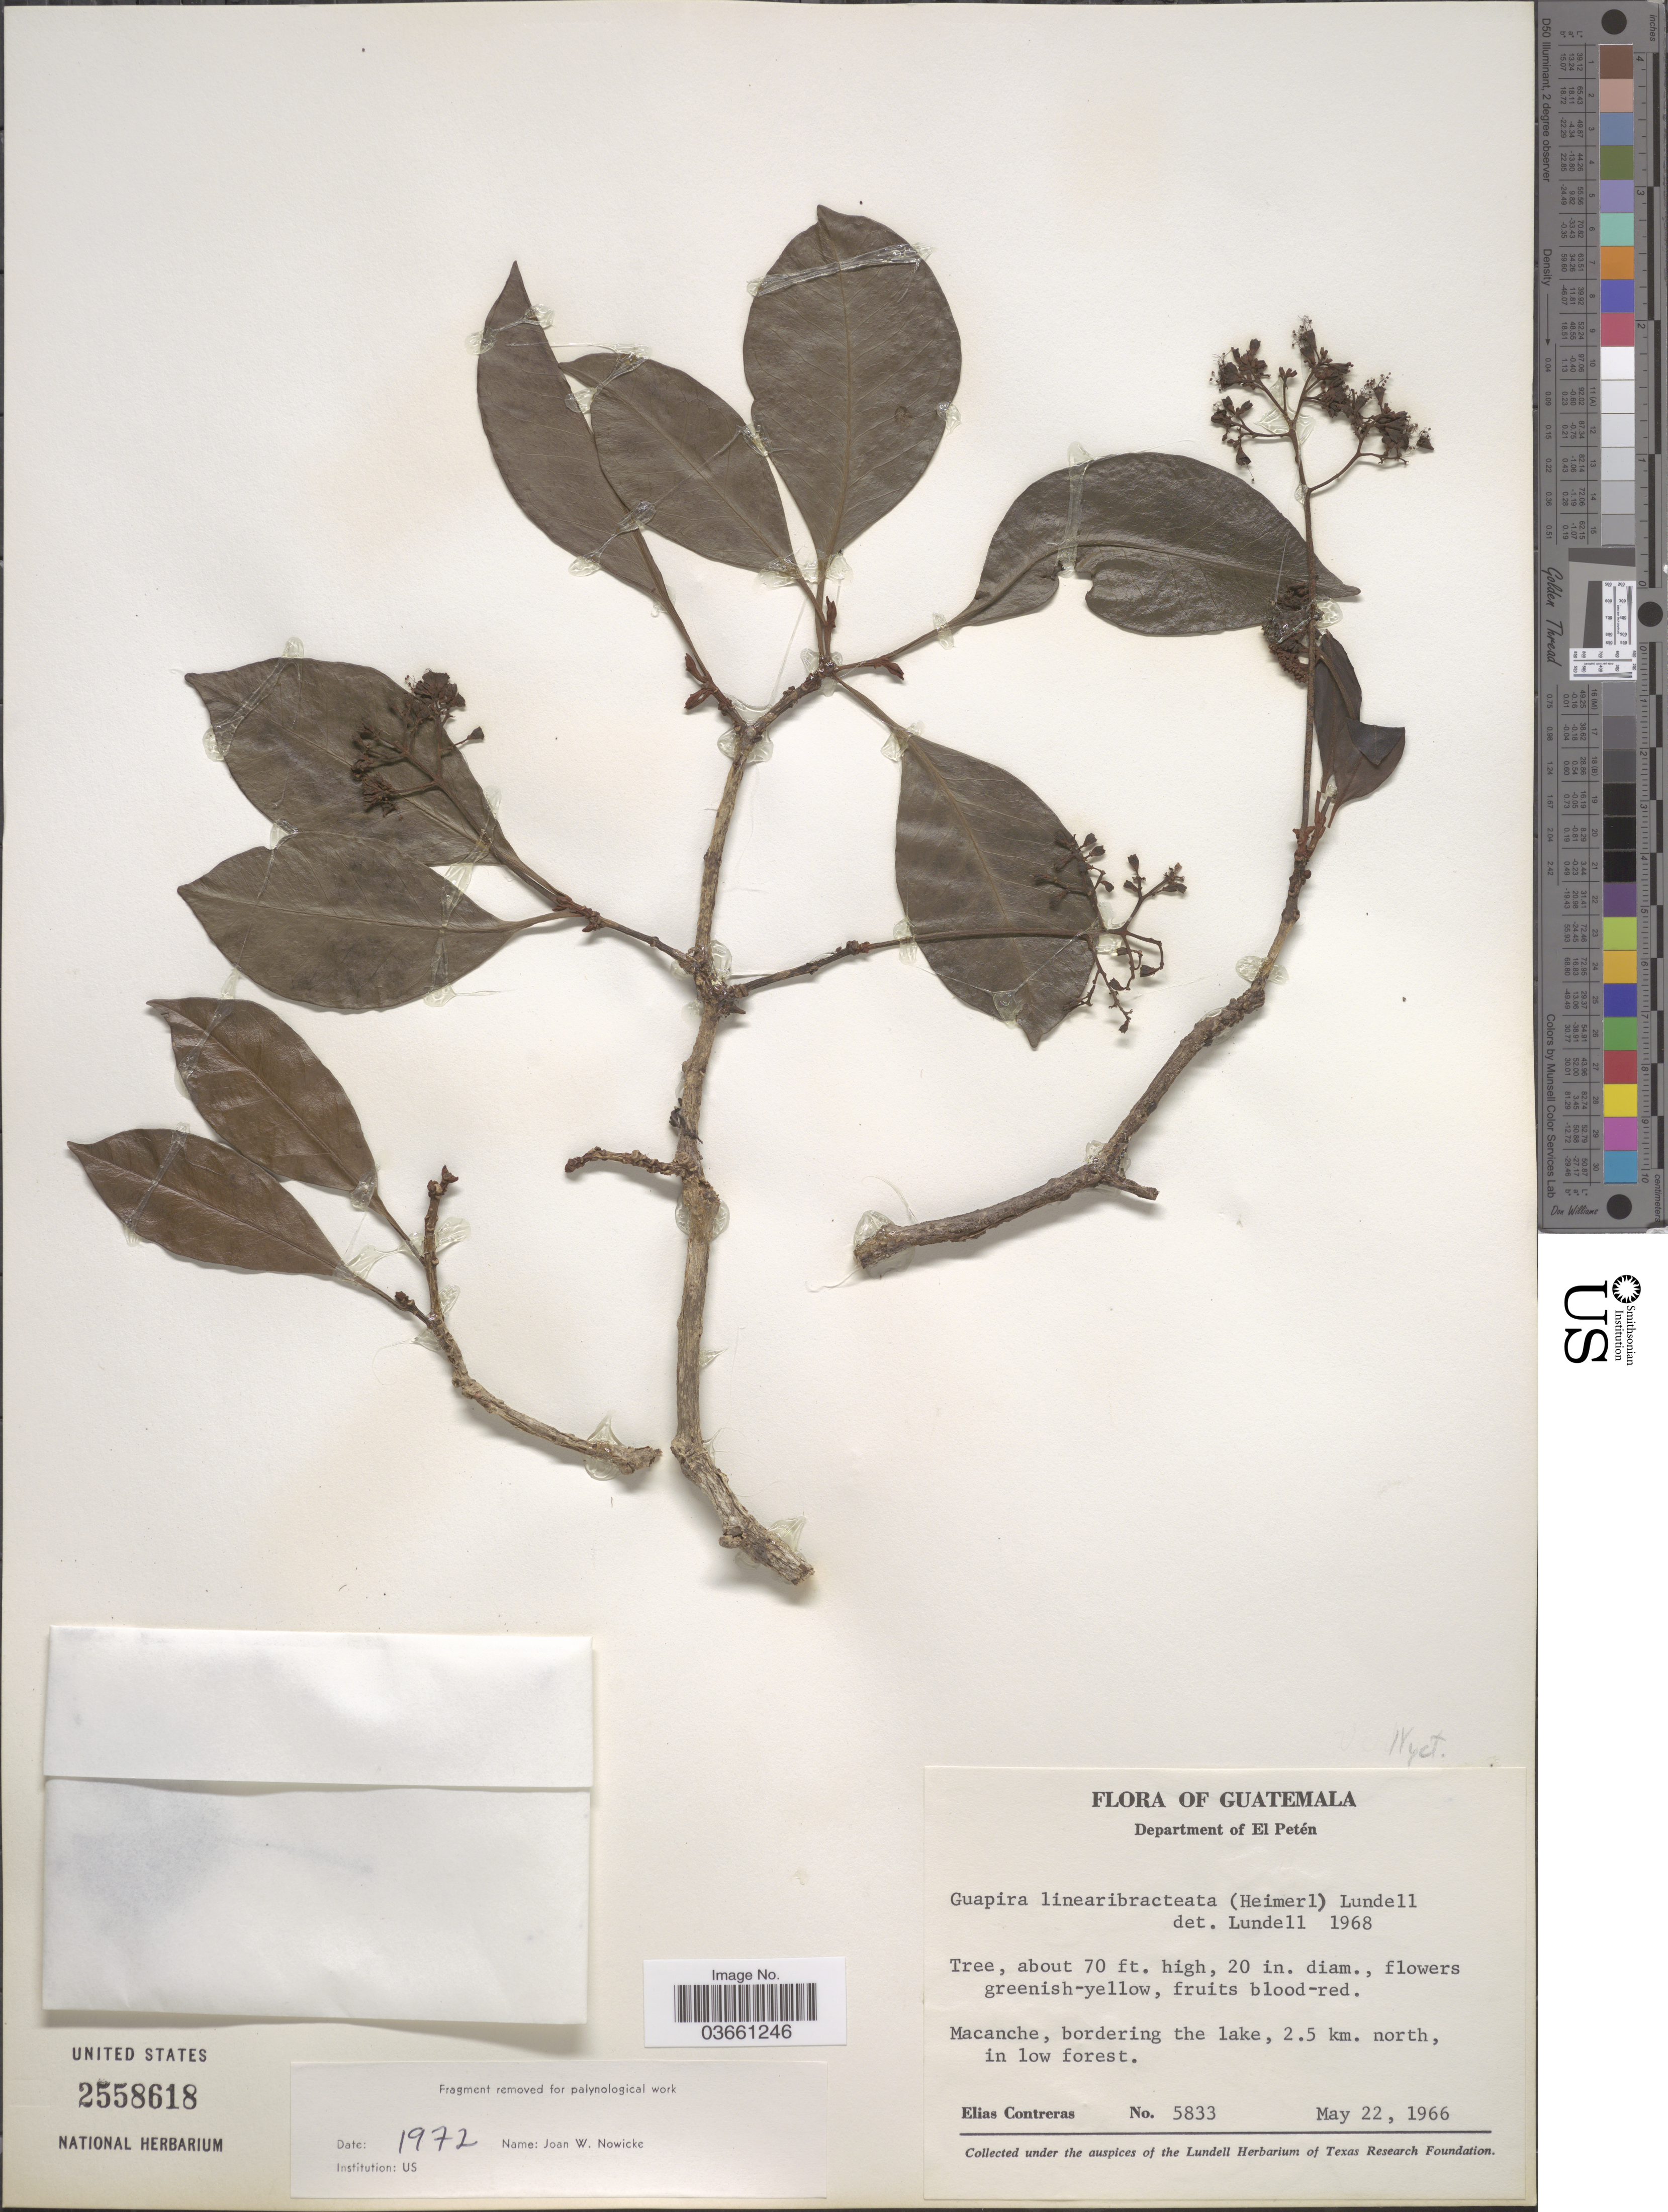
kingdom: Plantae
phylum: Tracheophyta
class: Magnoliopsida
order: Caryophyllales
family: Nyctaginaceae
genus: Guapira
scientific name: Guapira costaricana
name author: (Standl.) Woodson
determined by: Strong, Mark T., (BOT), Smithsonian Institution - National Museum of Natural History (UNITED STATES)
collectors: E. Contreras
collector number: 5833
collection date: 1966-05-22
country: Guatemala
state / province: El Petén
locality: Department of El Petén. Macanche, bordering the lake, 2.5 km. north, in low forest.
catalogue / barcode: US 2558618